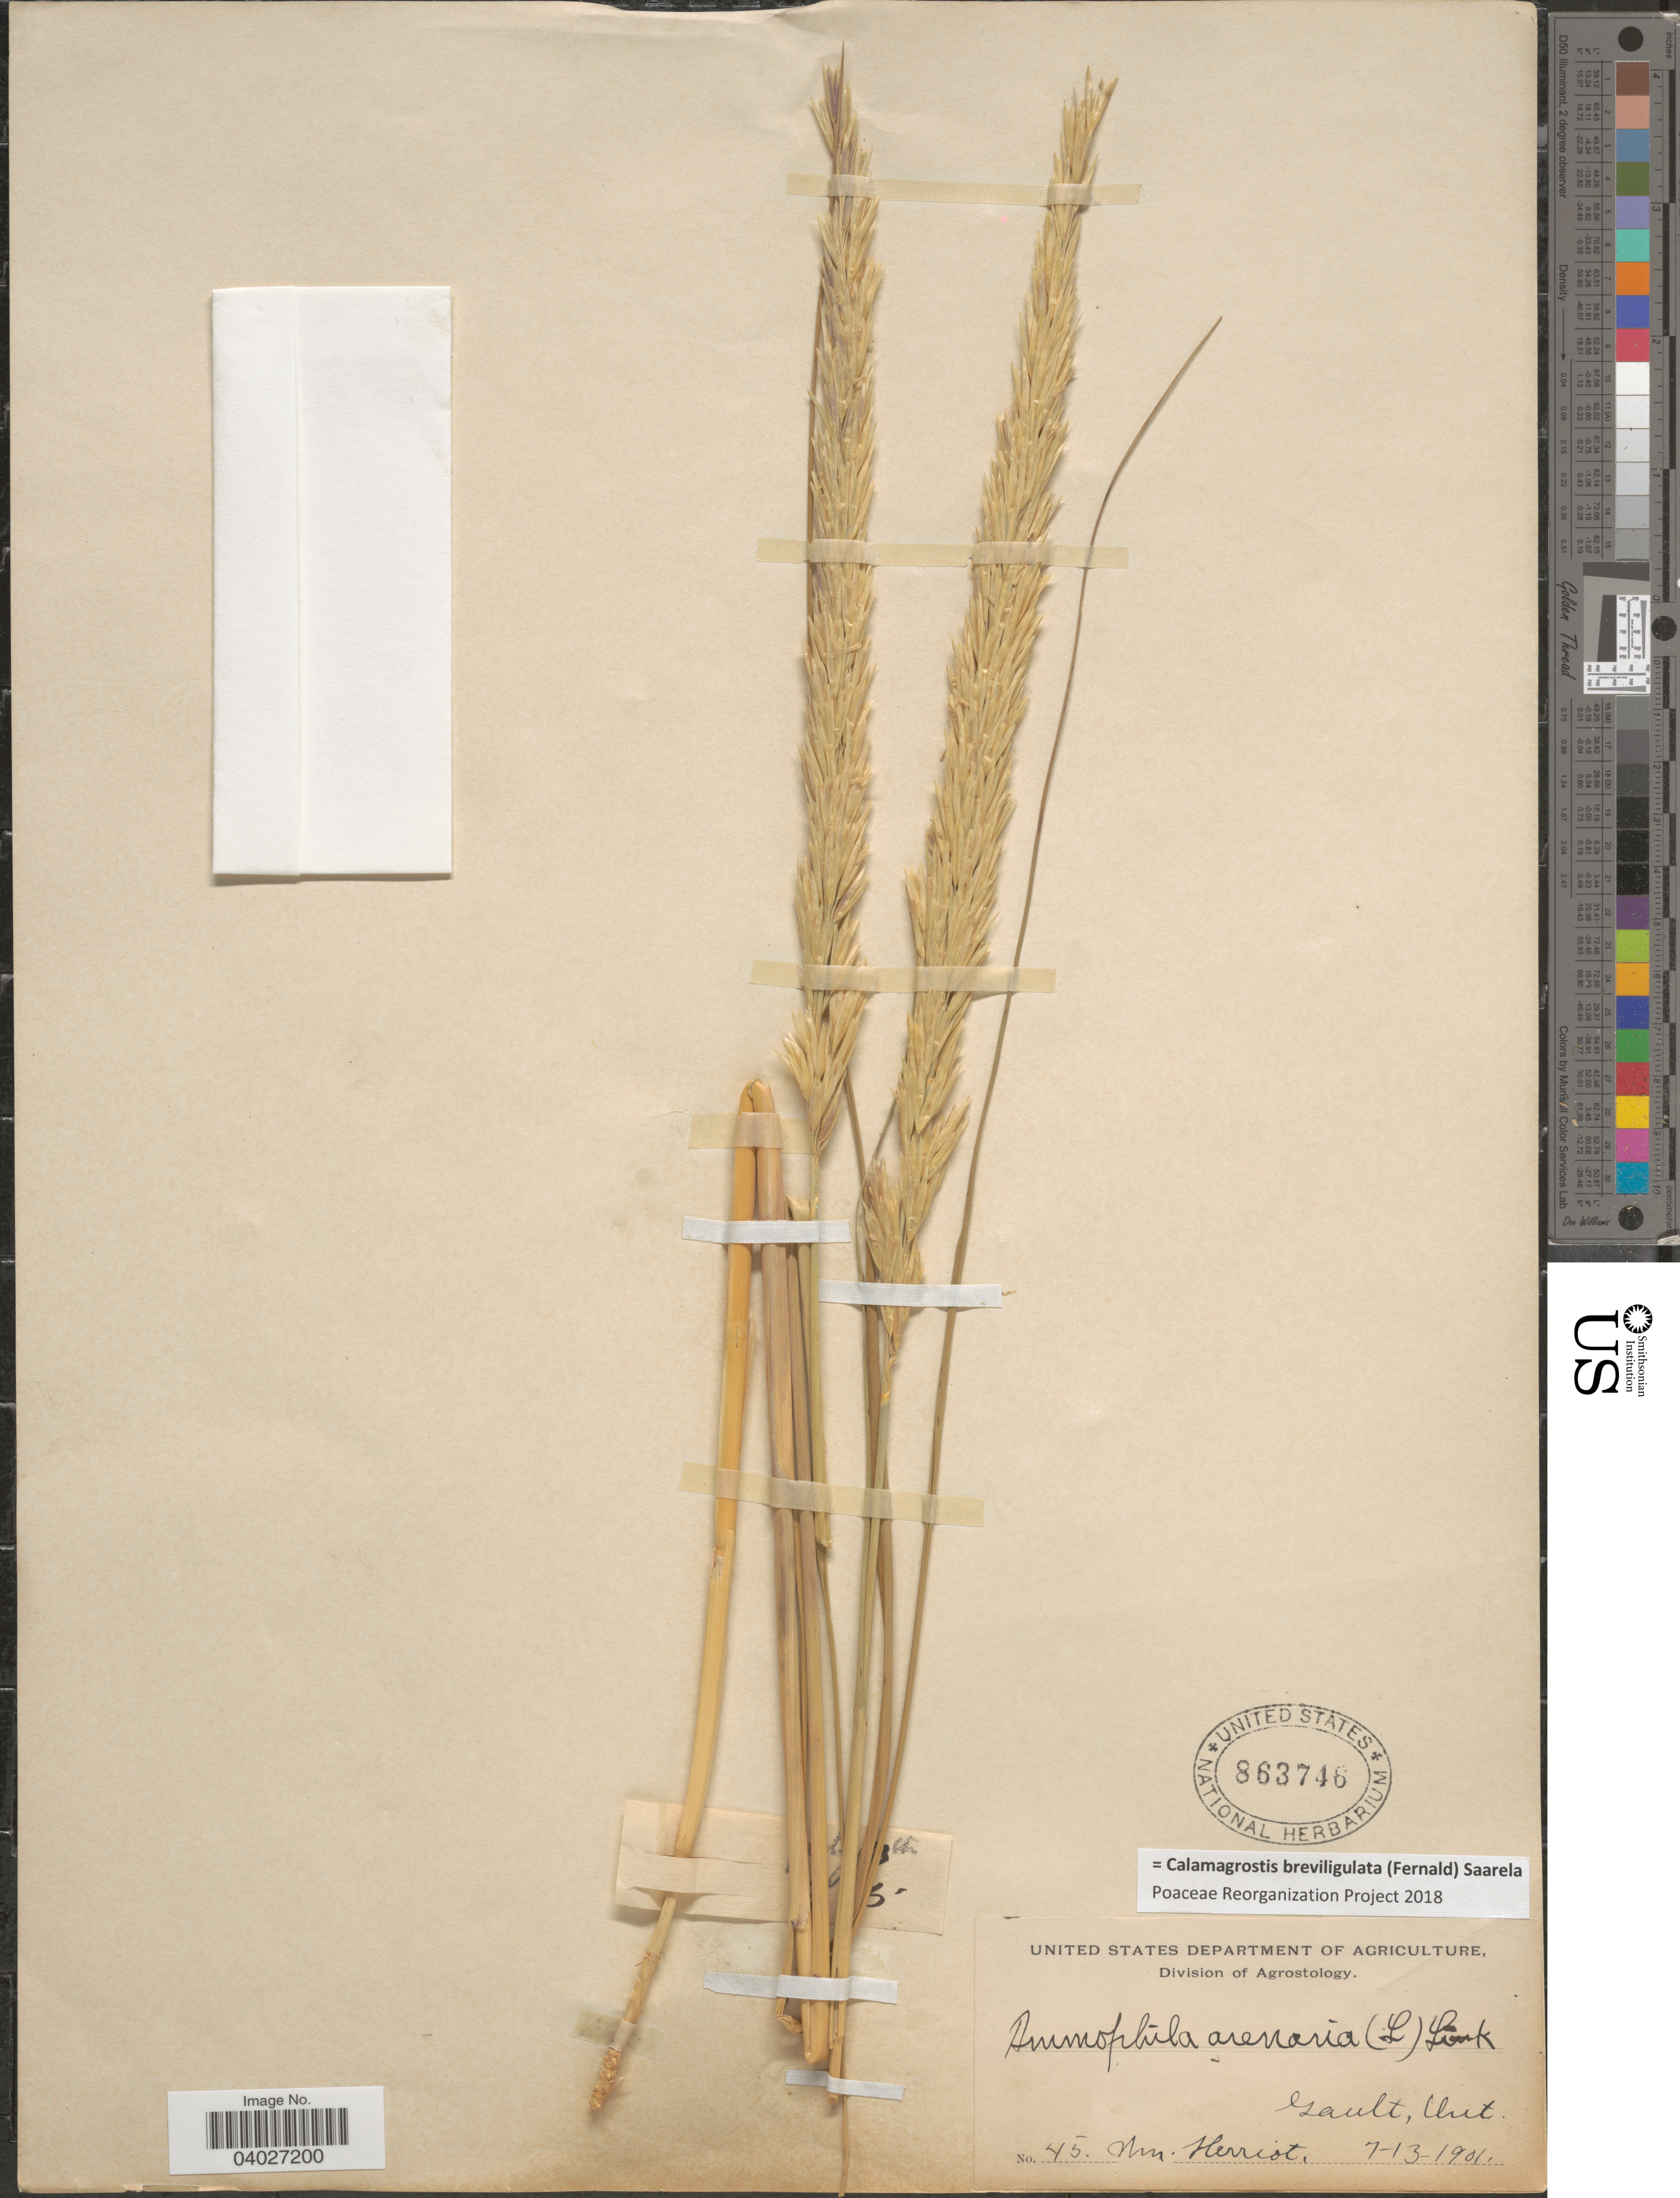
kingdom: Plantae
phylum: Tracheophyta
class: Liliopsida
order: Poales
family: Poaceae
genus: Calamagrostis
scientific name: Calamagrostis breviligulata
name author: (Fernald) Saarela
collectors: W. Herriot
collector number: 45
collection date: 1901-07-13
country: Canada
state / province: Ontario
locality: Gault.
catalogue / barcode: US 863746